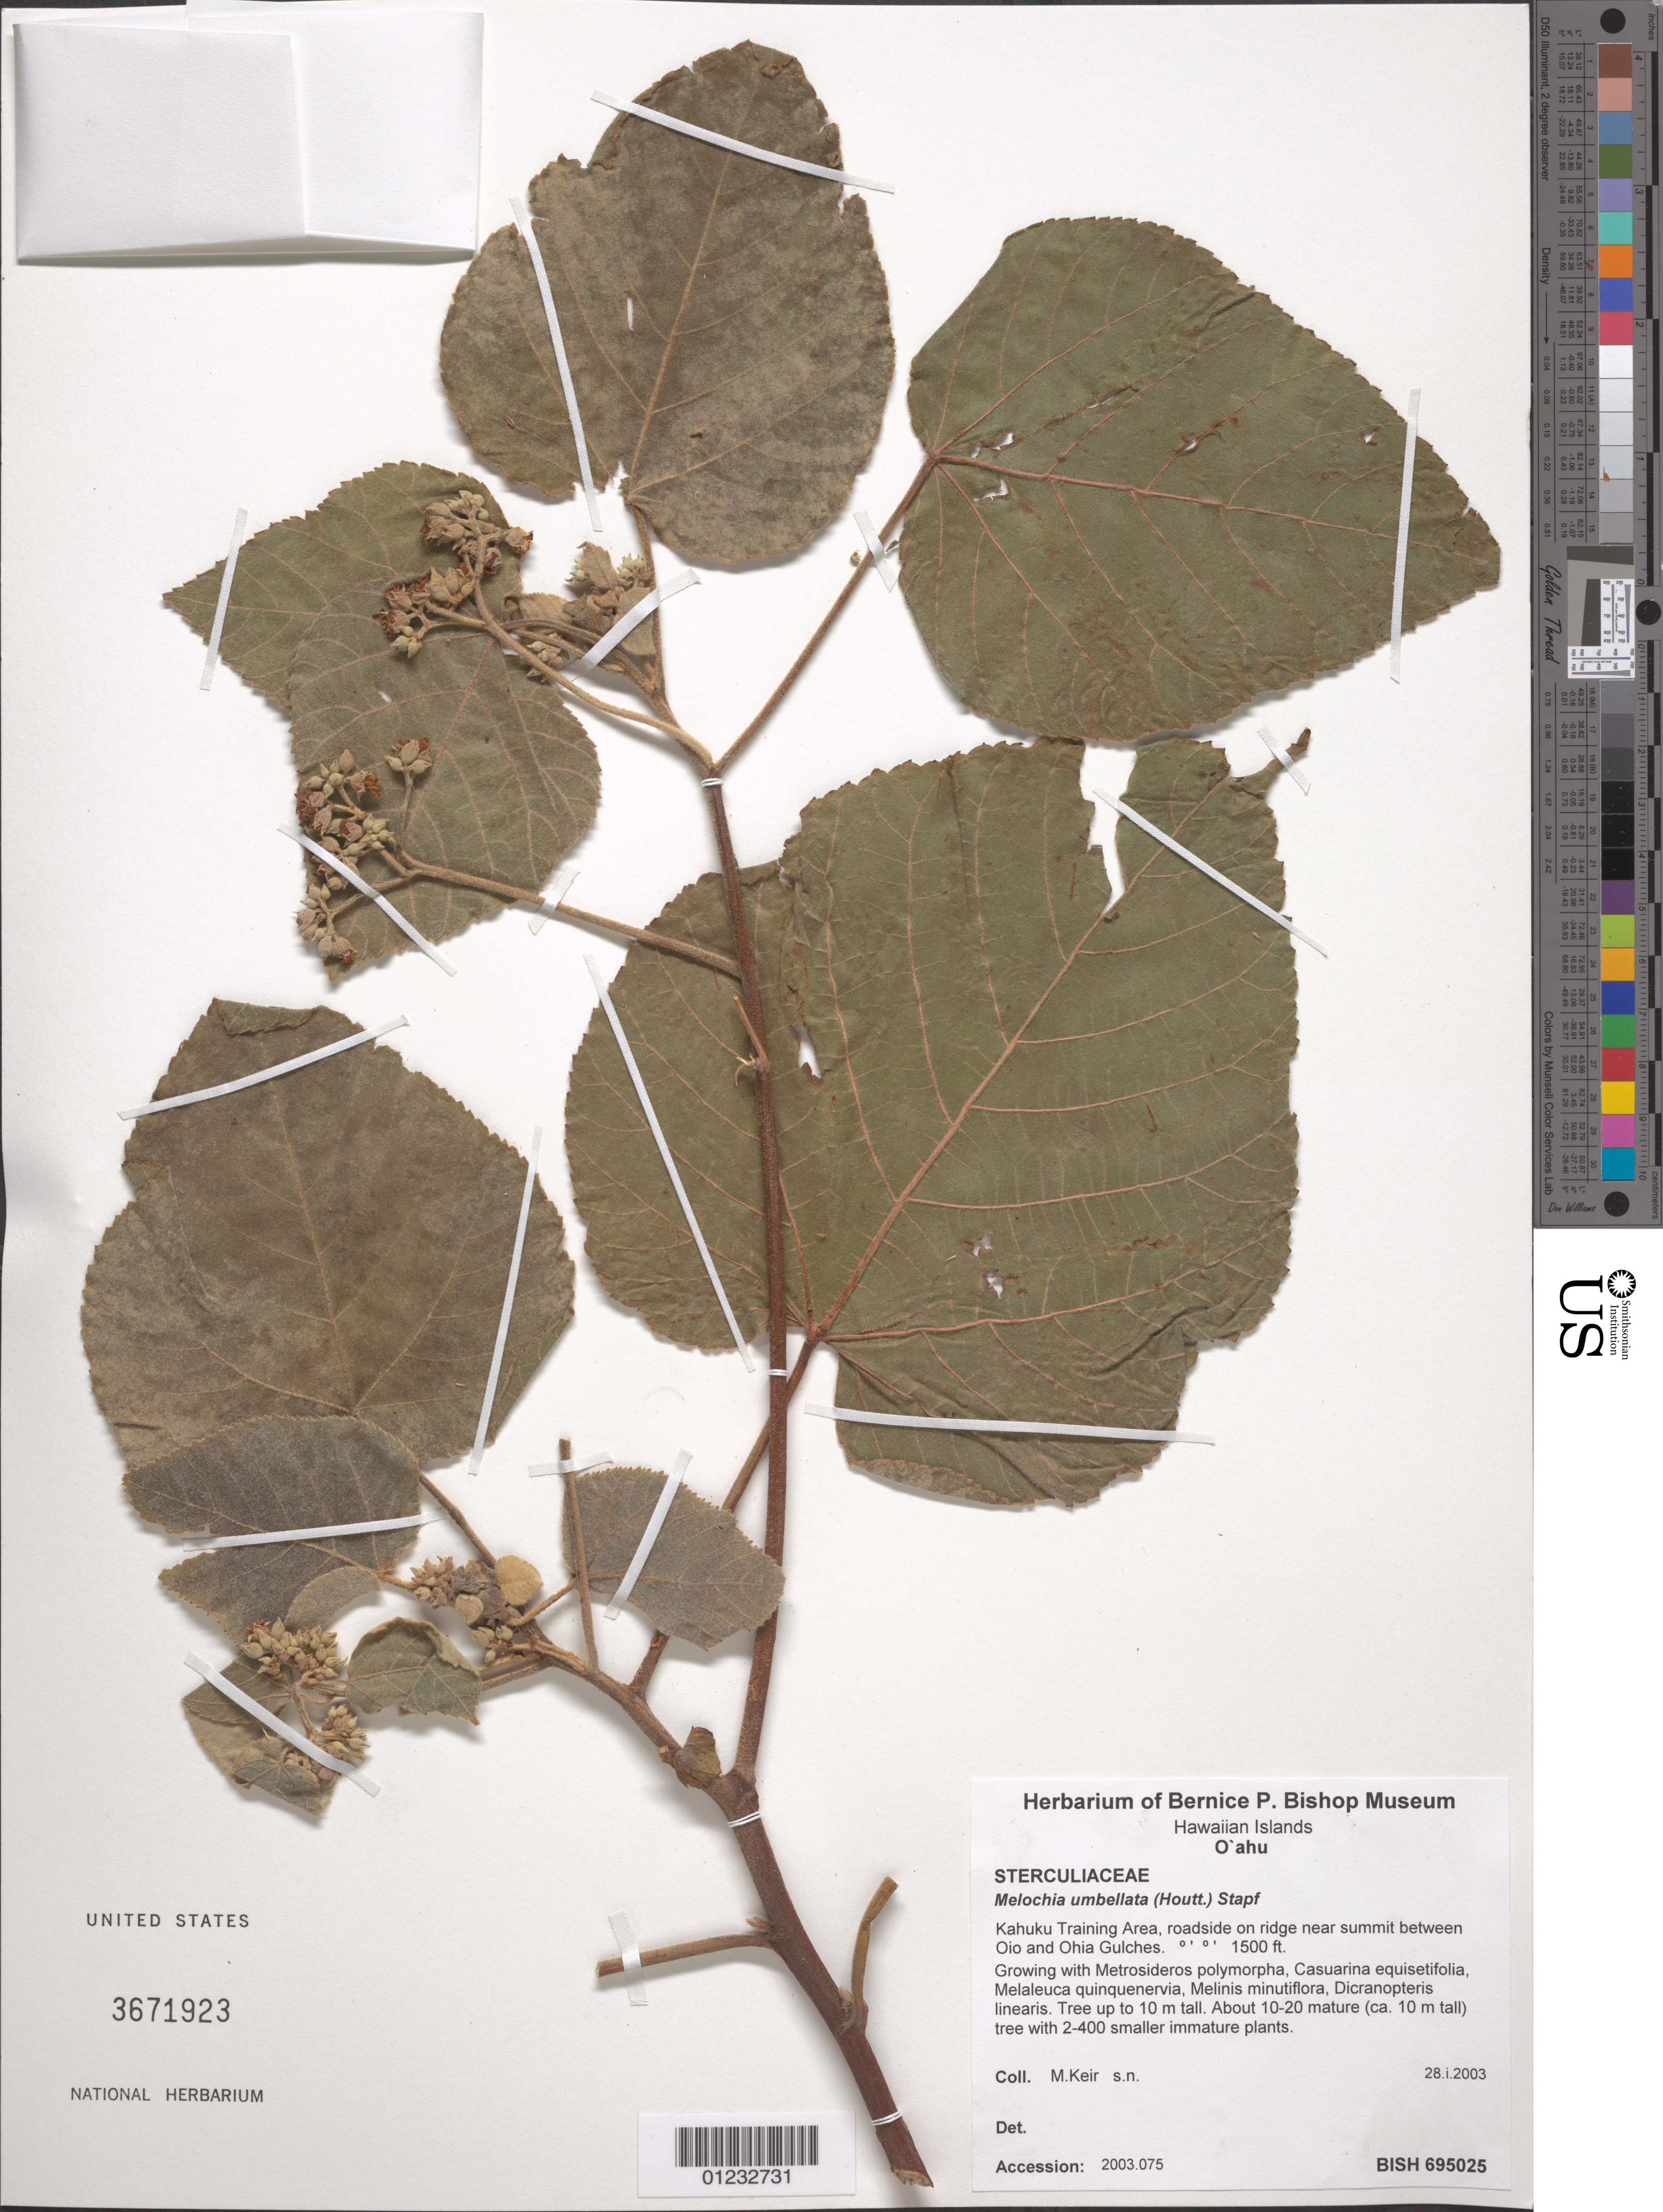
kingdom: Plantae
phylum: Tracheophyta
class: Magnoliopsida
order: Malvales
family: Malvaceae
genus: Melochia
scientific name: Melochia umbellata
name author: Stapf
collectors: M. Keir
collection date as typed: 28.i.2003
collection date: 2003-01-28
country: United States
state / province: Hawaii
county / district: Honolulu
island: Oahu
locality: Kahuku Training Area, on ridge near summit between Oio and Ohia Gulch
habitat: Roadside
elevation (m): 457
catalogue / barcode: US 3671923